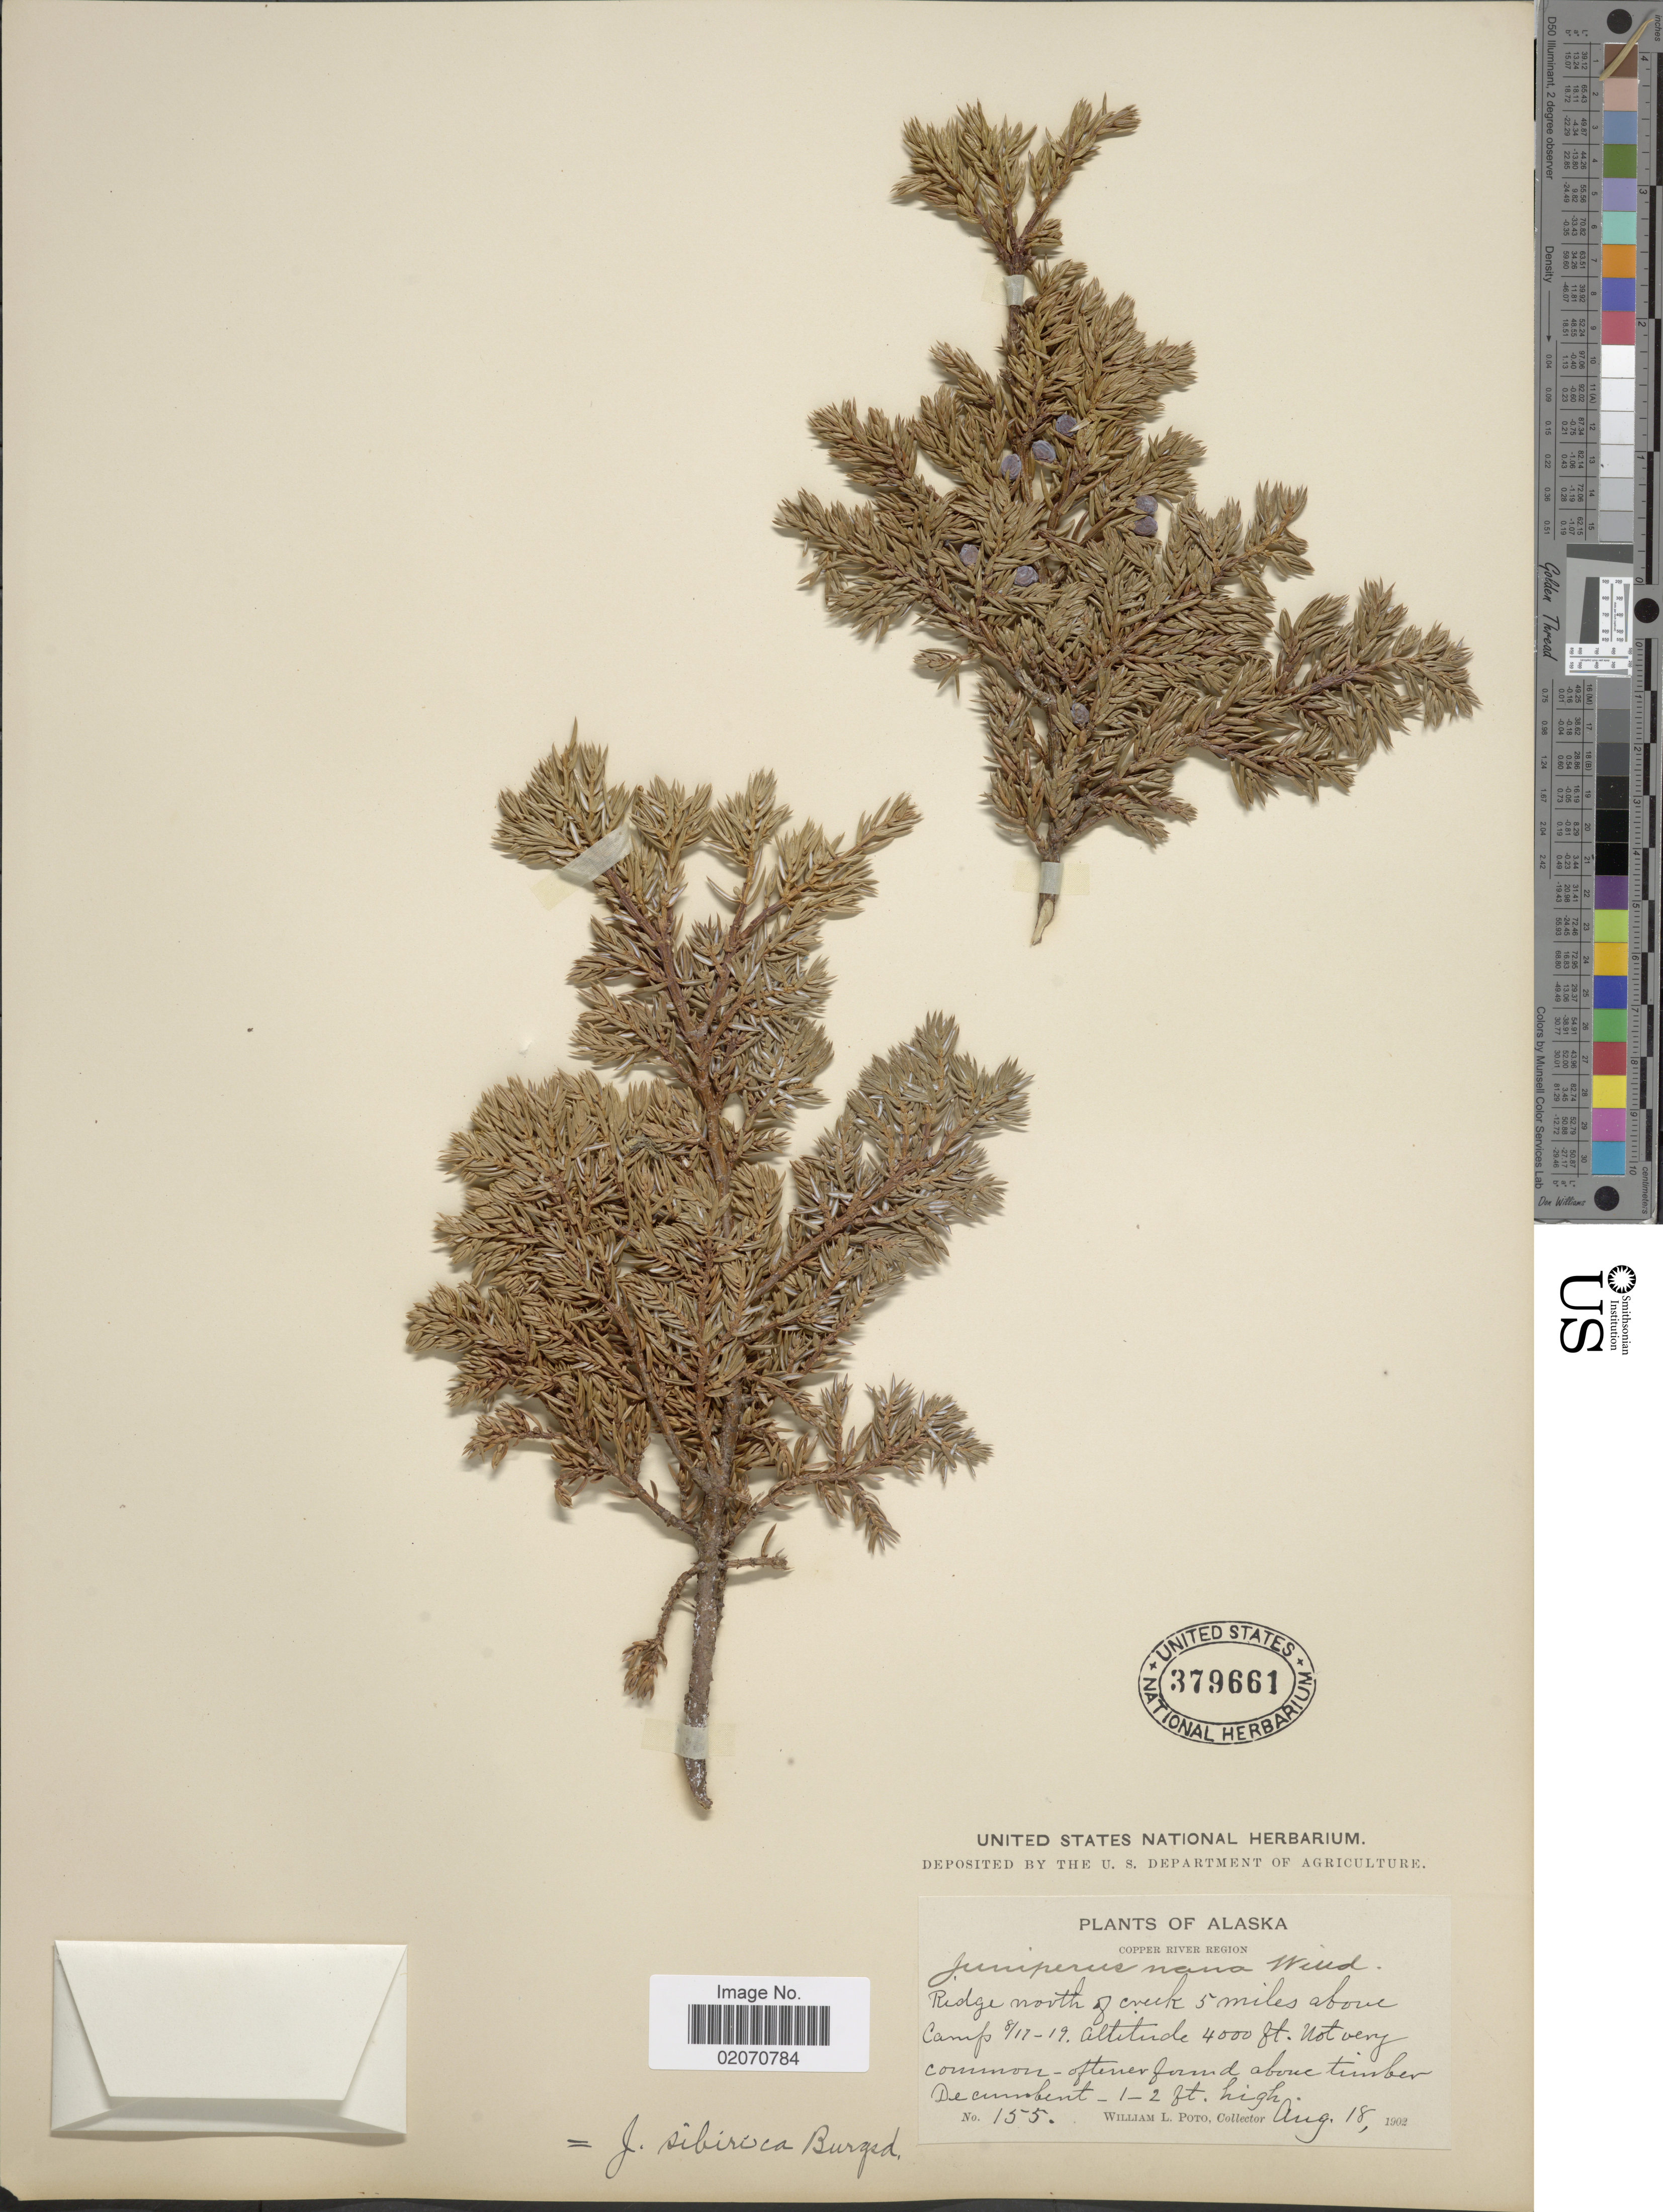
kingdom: Plantae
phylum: Tracheophyta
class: Pinopsida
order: Pinales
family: Cupressaceae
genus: Juniperus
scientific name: Juniperus communis subsp. nana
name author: (Willd.) Syme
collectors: W. Poto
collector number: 155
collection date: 1902-08-18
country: United States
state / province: Alaska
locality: Copper River Region, Ridge north of Creek 5 miles above camp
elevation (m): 1219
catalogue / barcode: US 379661